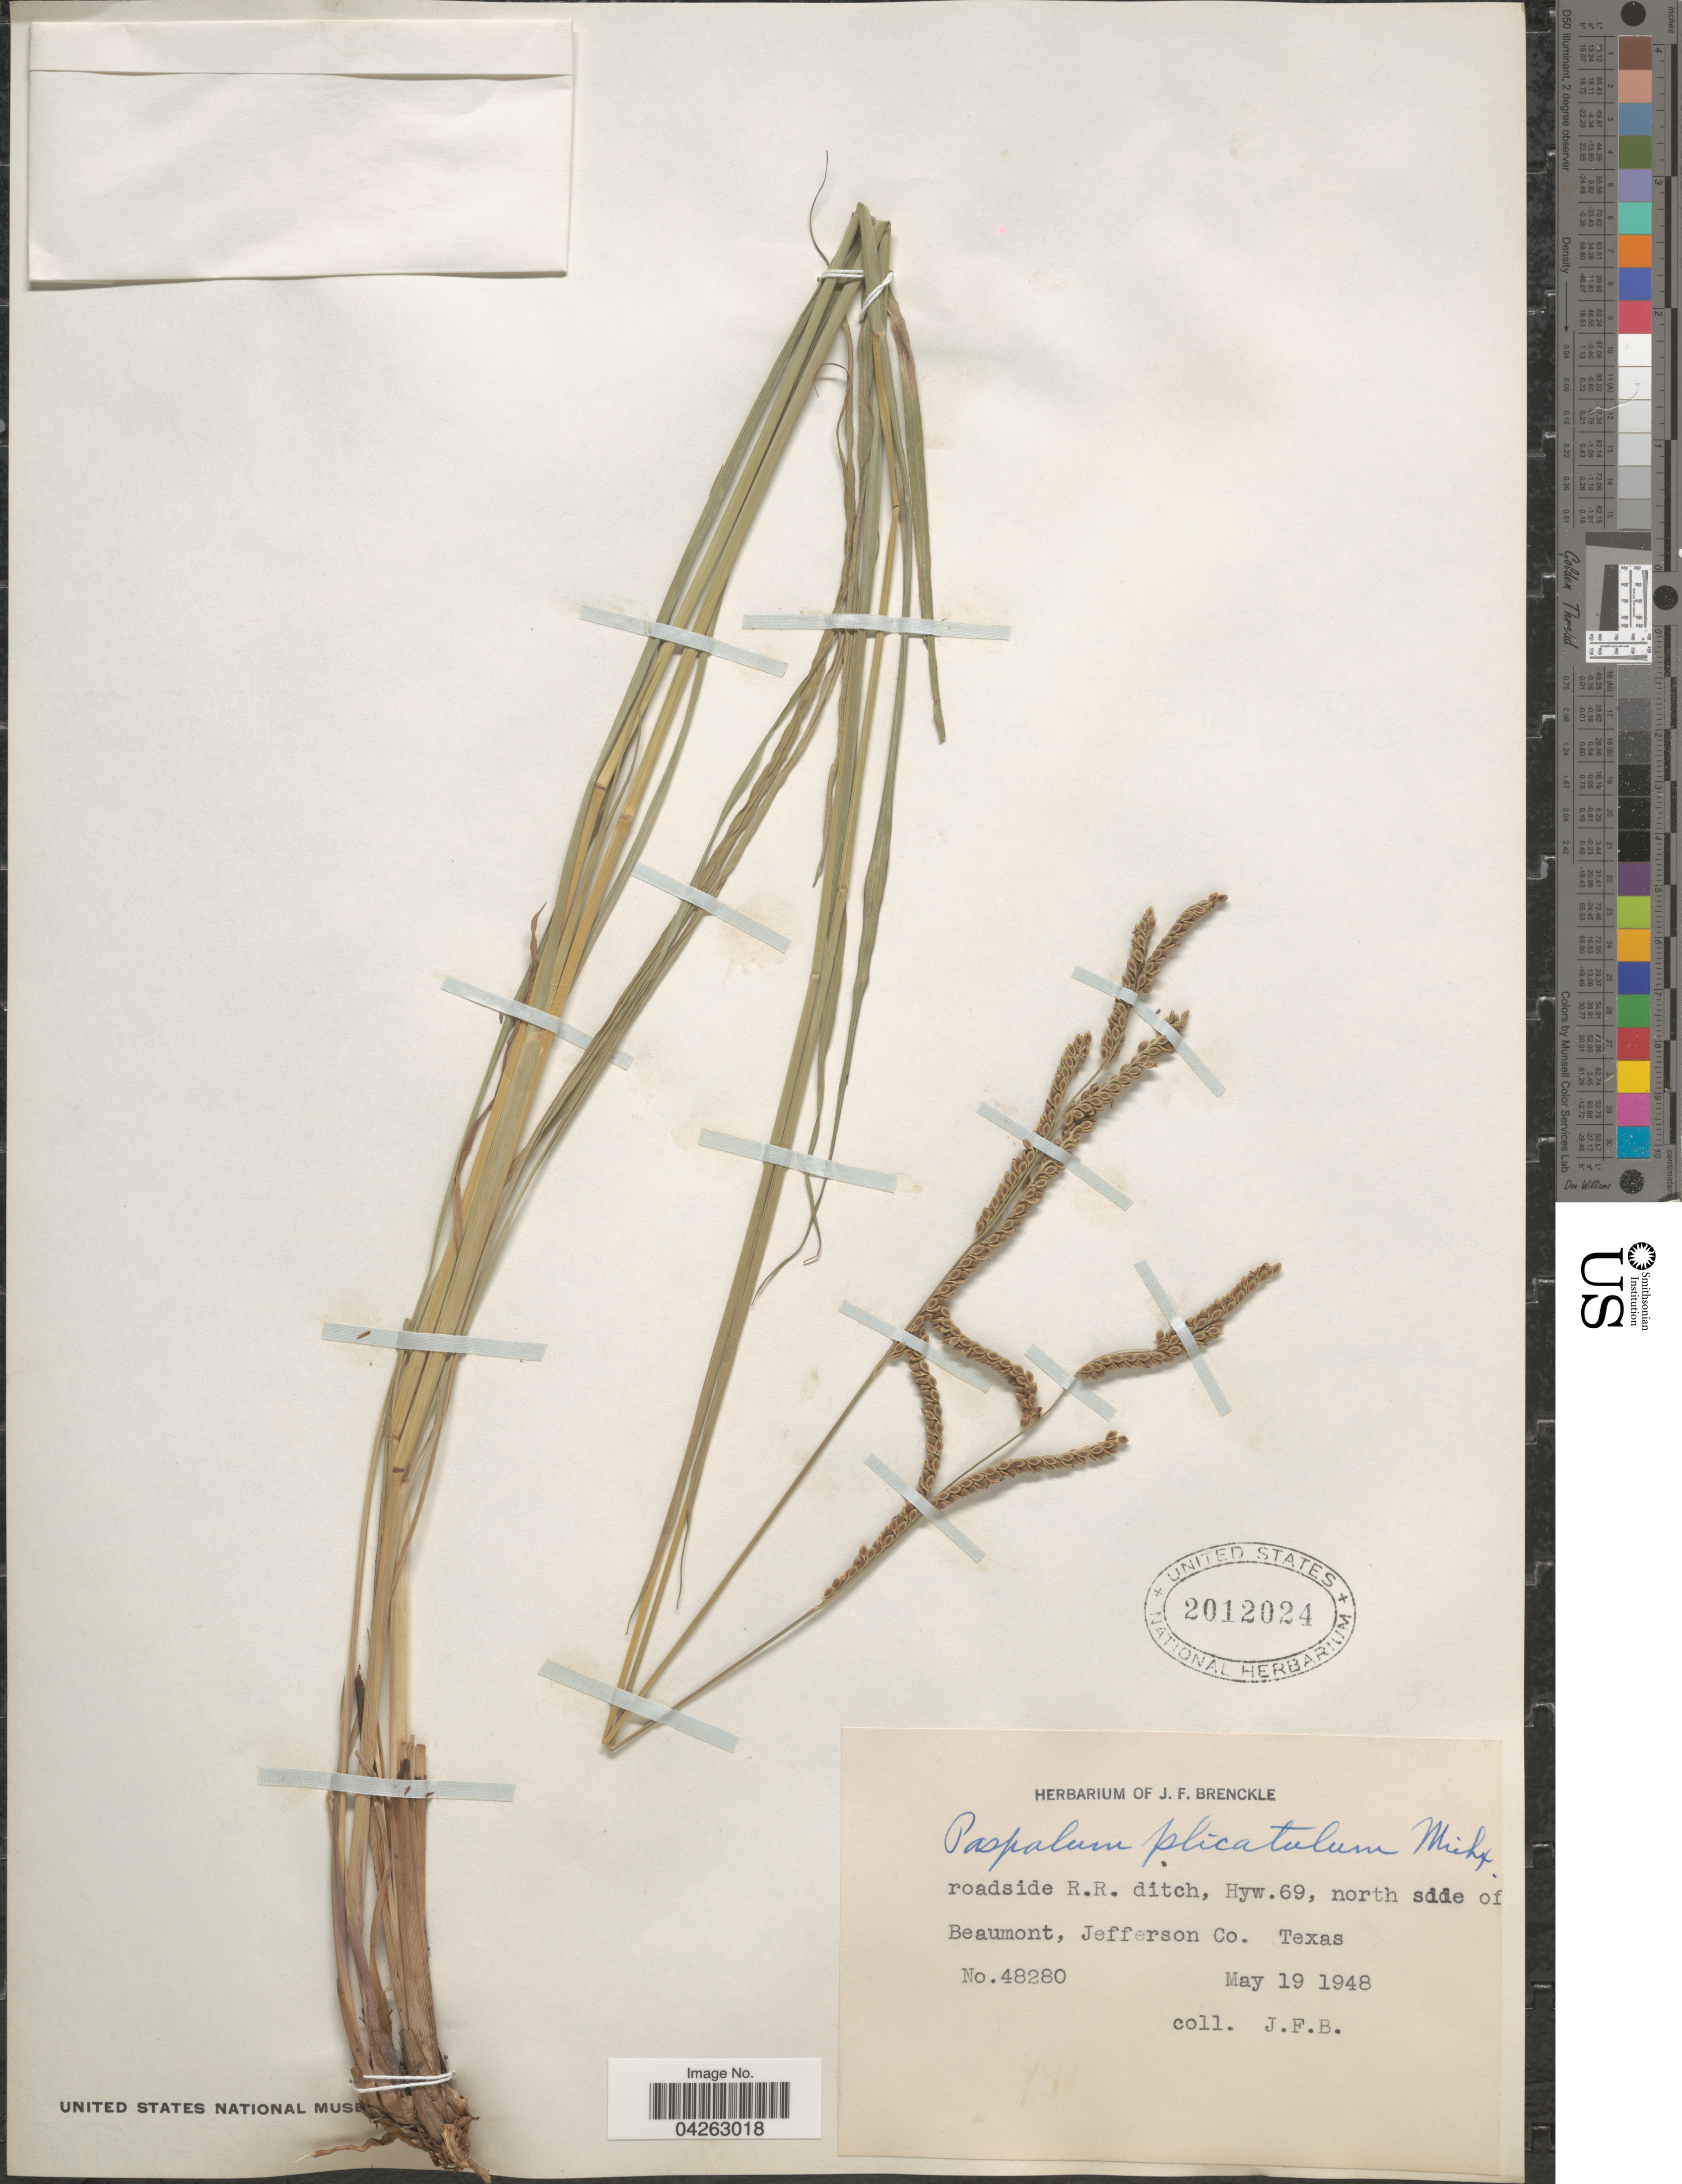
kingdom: Plantae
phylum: Tracheophyta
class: Liliopsida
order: Poales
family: Poaceae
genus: Paspalum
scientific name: Paspalum plicatulum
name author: Michx.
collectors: J. Brenckle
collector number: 48280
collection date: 1948-05-19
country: United States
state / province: Texas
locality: Roadside R.R. ditch, Hyw. 69, north side of Beaumont, Jefferson Co.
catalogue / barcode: US 2012024